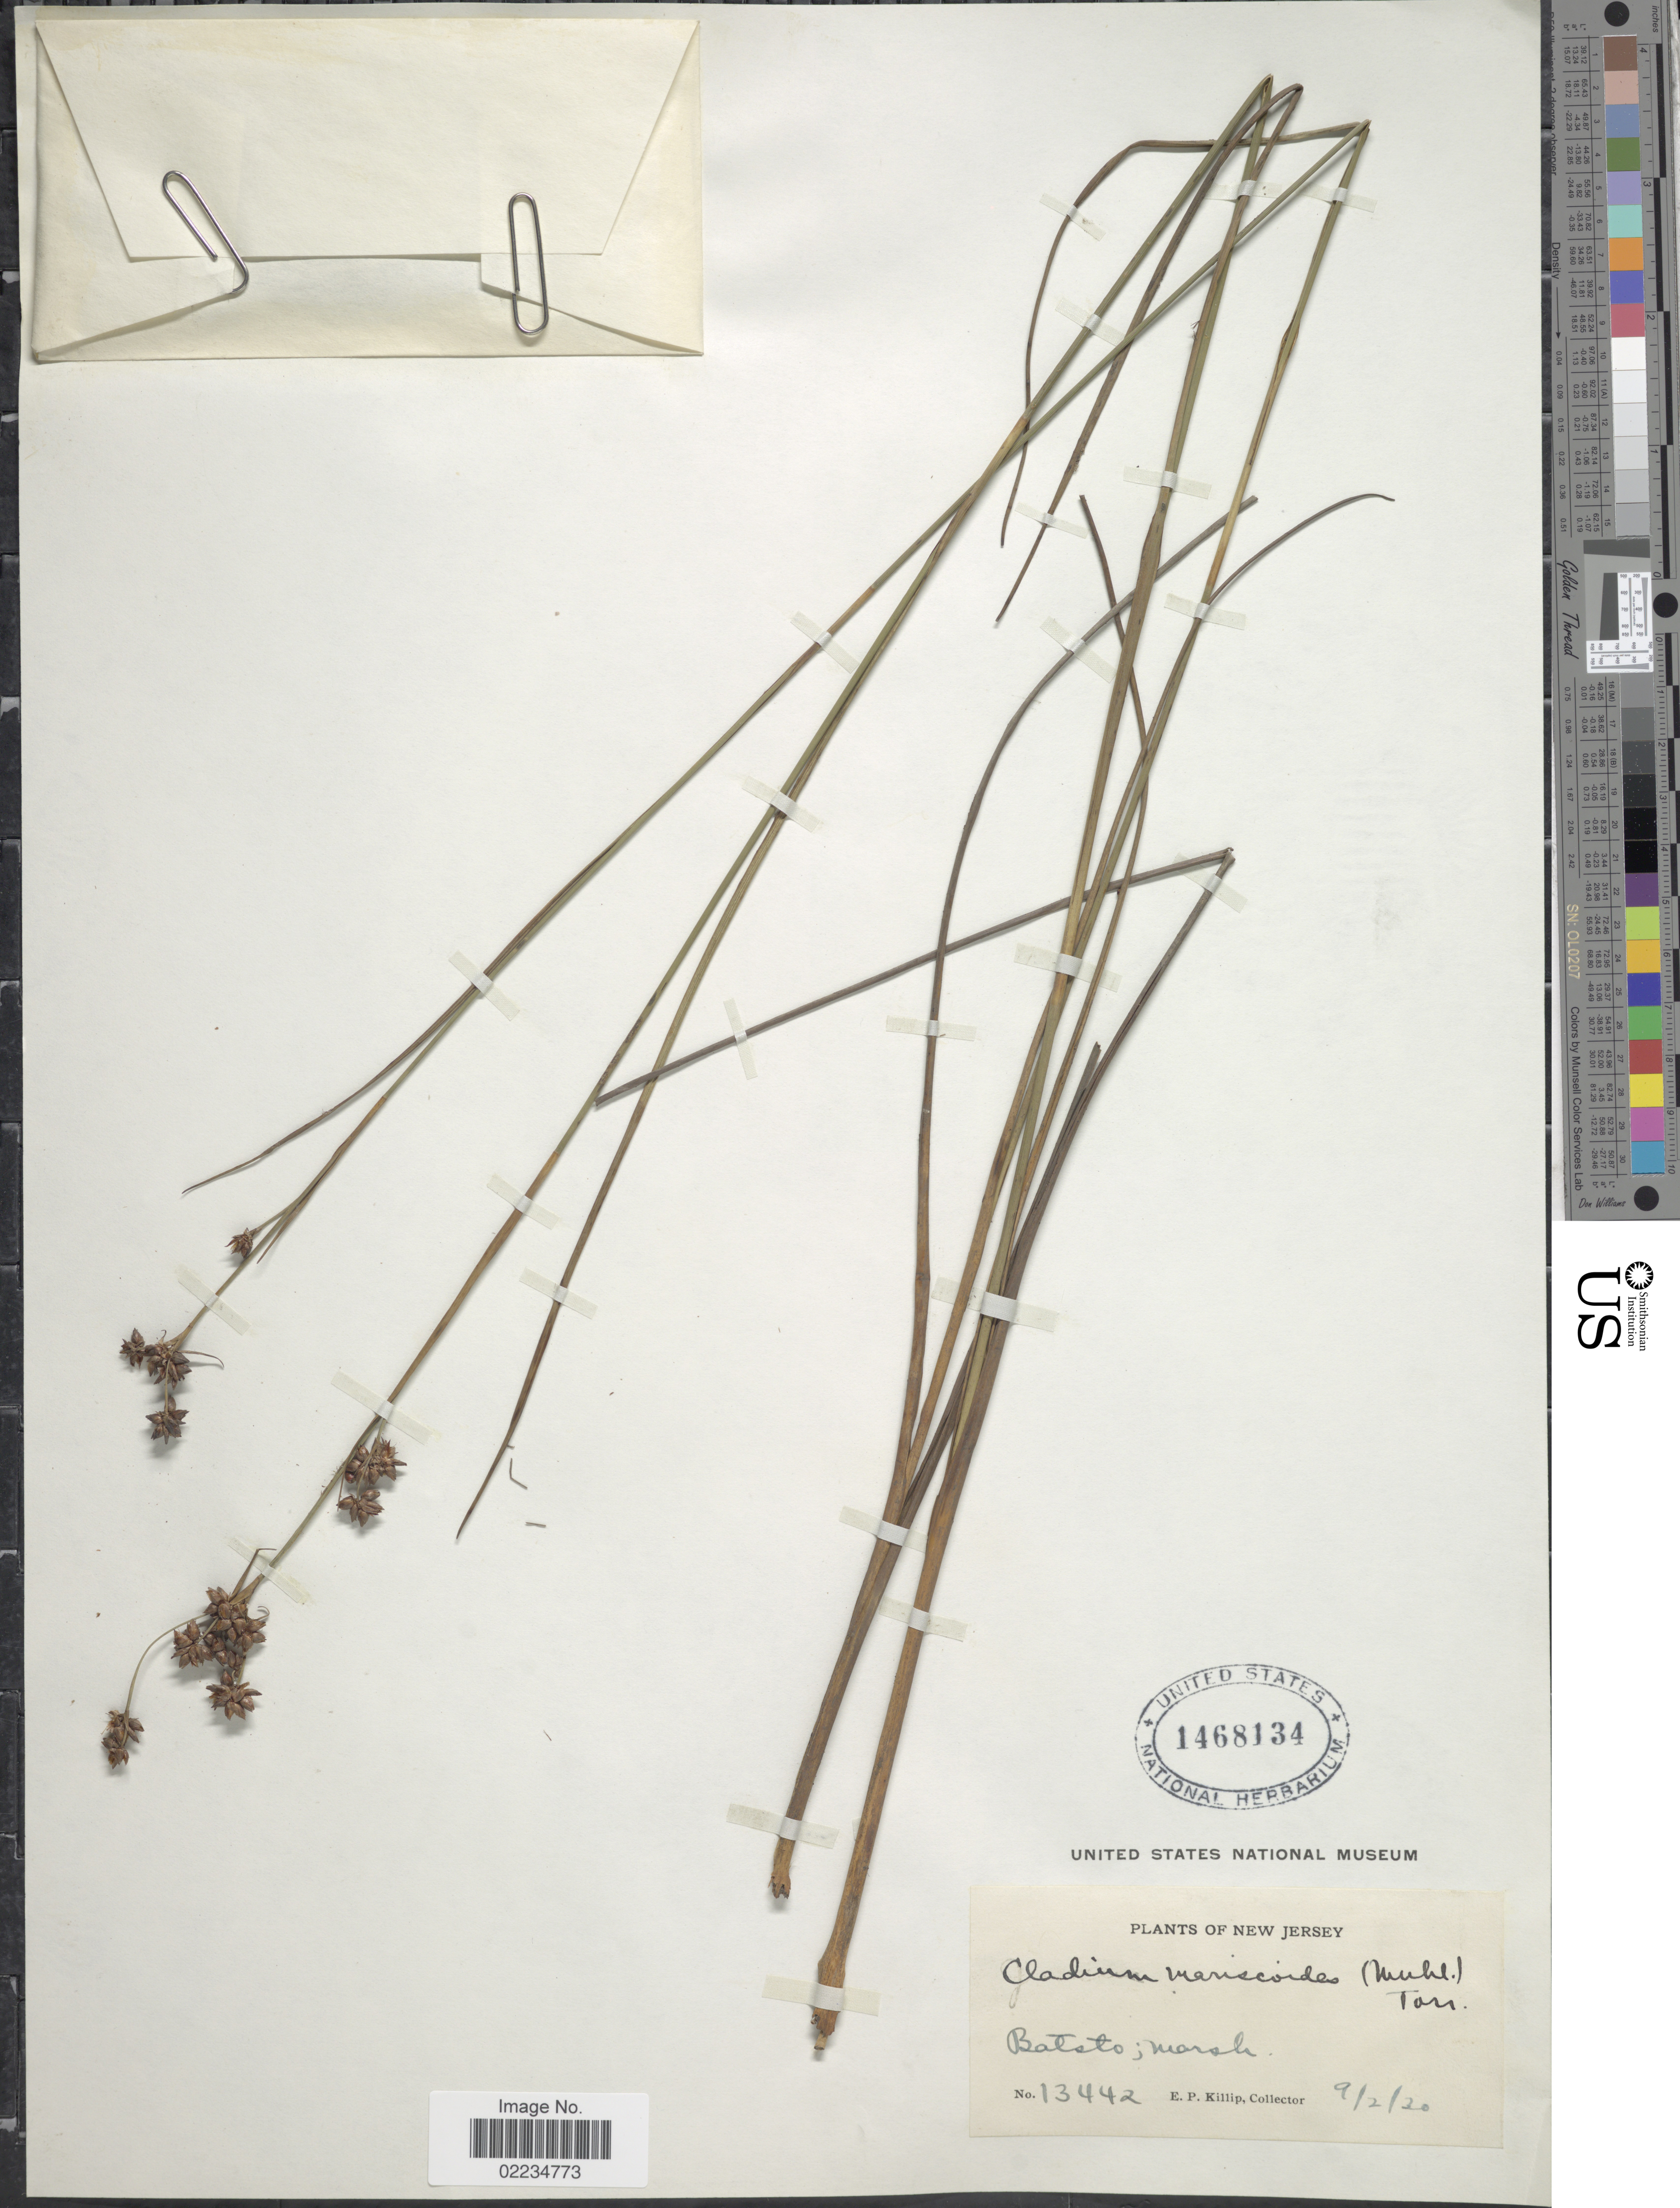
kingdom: Plantae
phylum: Tracheophyta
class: Liliopsida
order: Poales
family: Cyperaceae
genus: Cladium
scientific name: Cladium mariscoides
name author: (Muhl.) Torr.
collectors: E. P. Killip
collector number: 13442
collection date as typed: Transcribed d/m/y: 2/9/20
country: United States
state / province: New Jersey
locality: Batsto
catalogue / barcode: US 1468134